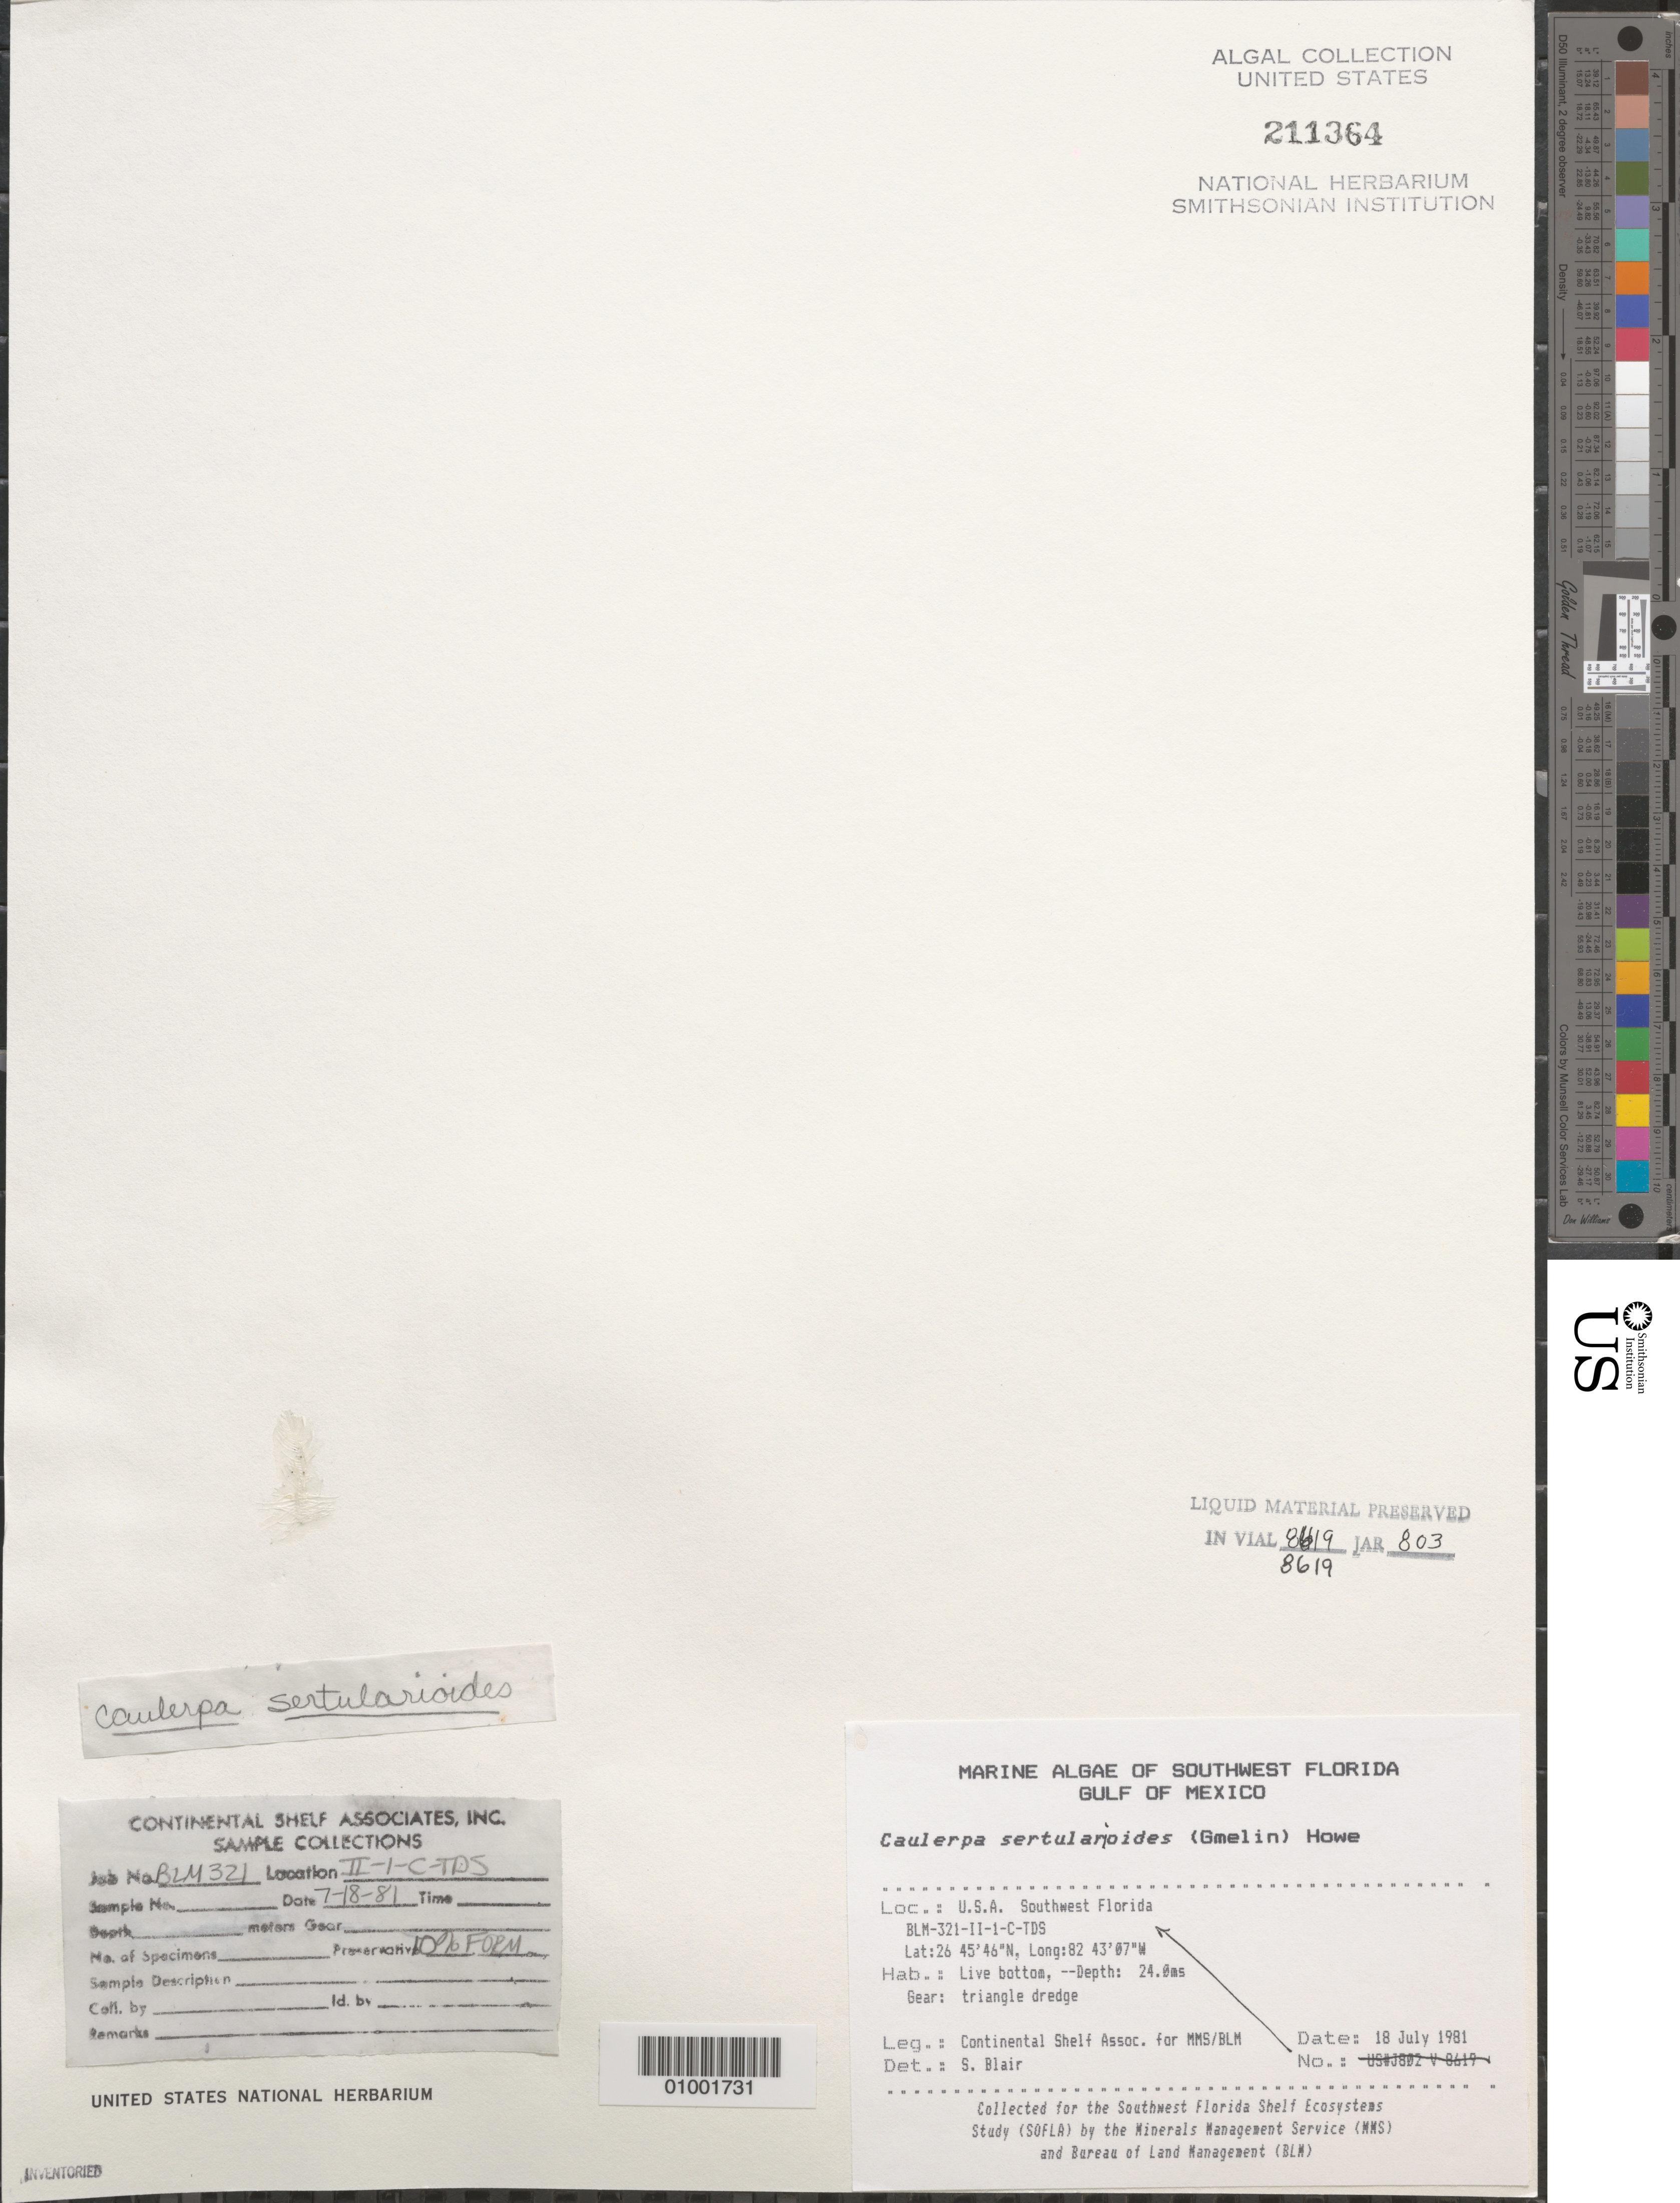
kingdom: Plantae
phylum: Chlorophyta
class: Ulvophyceae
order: Bryopsidales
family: Caulerpaceae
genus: Caulerpa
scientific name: Caulerpa sertularioides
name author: (S.G. Gmel.) M. Howe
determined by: Blair, S. M.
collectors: Continental Shelf Associates for the MMS/BLM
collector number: BLM-321-II-1-C-TDS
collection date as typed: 18 Jul 1981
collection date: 1981-07-18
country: United States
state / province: Florida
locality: Gulf of Mexico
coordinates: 26 45'46"N, 82 43'07"W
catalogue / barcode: US 211364